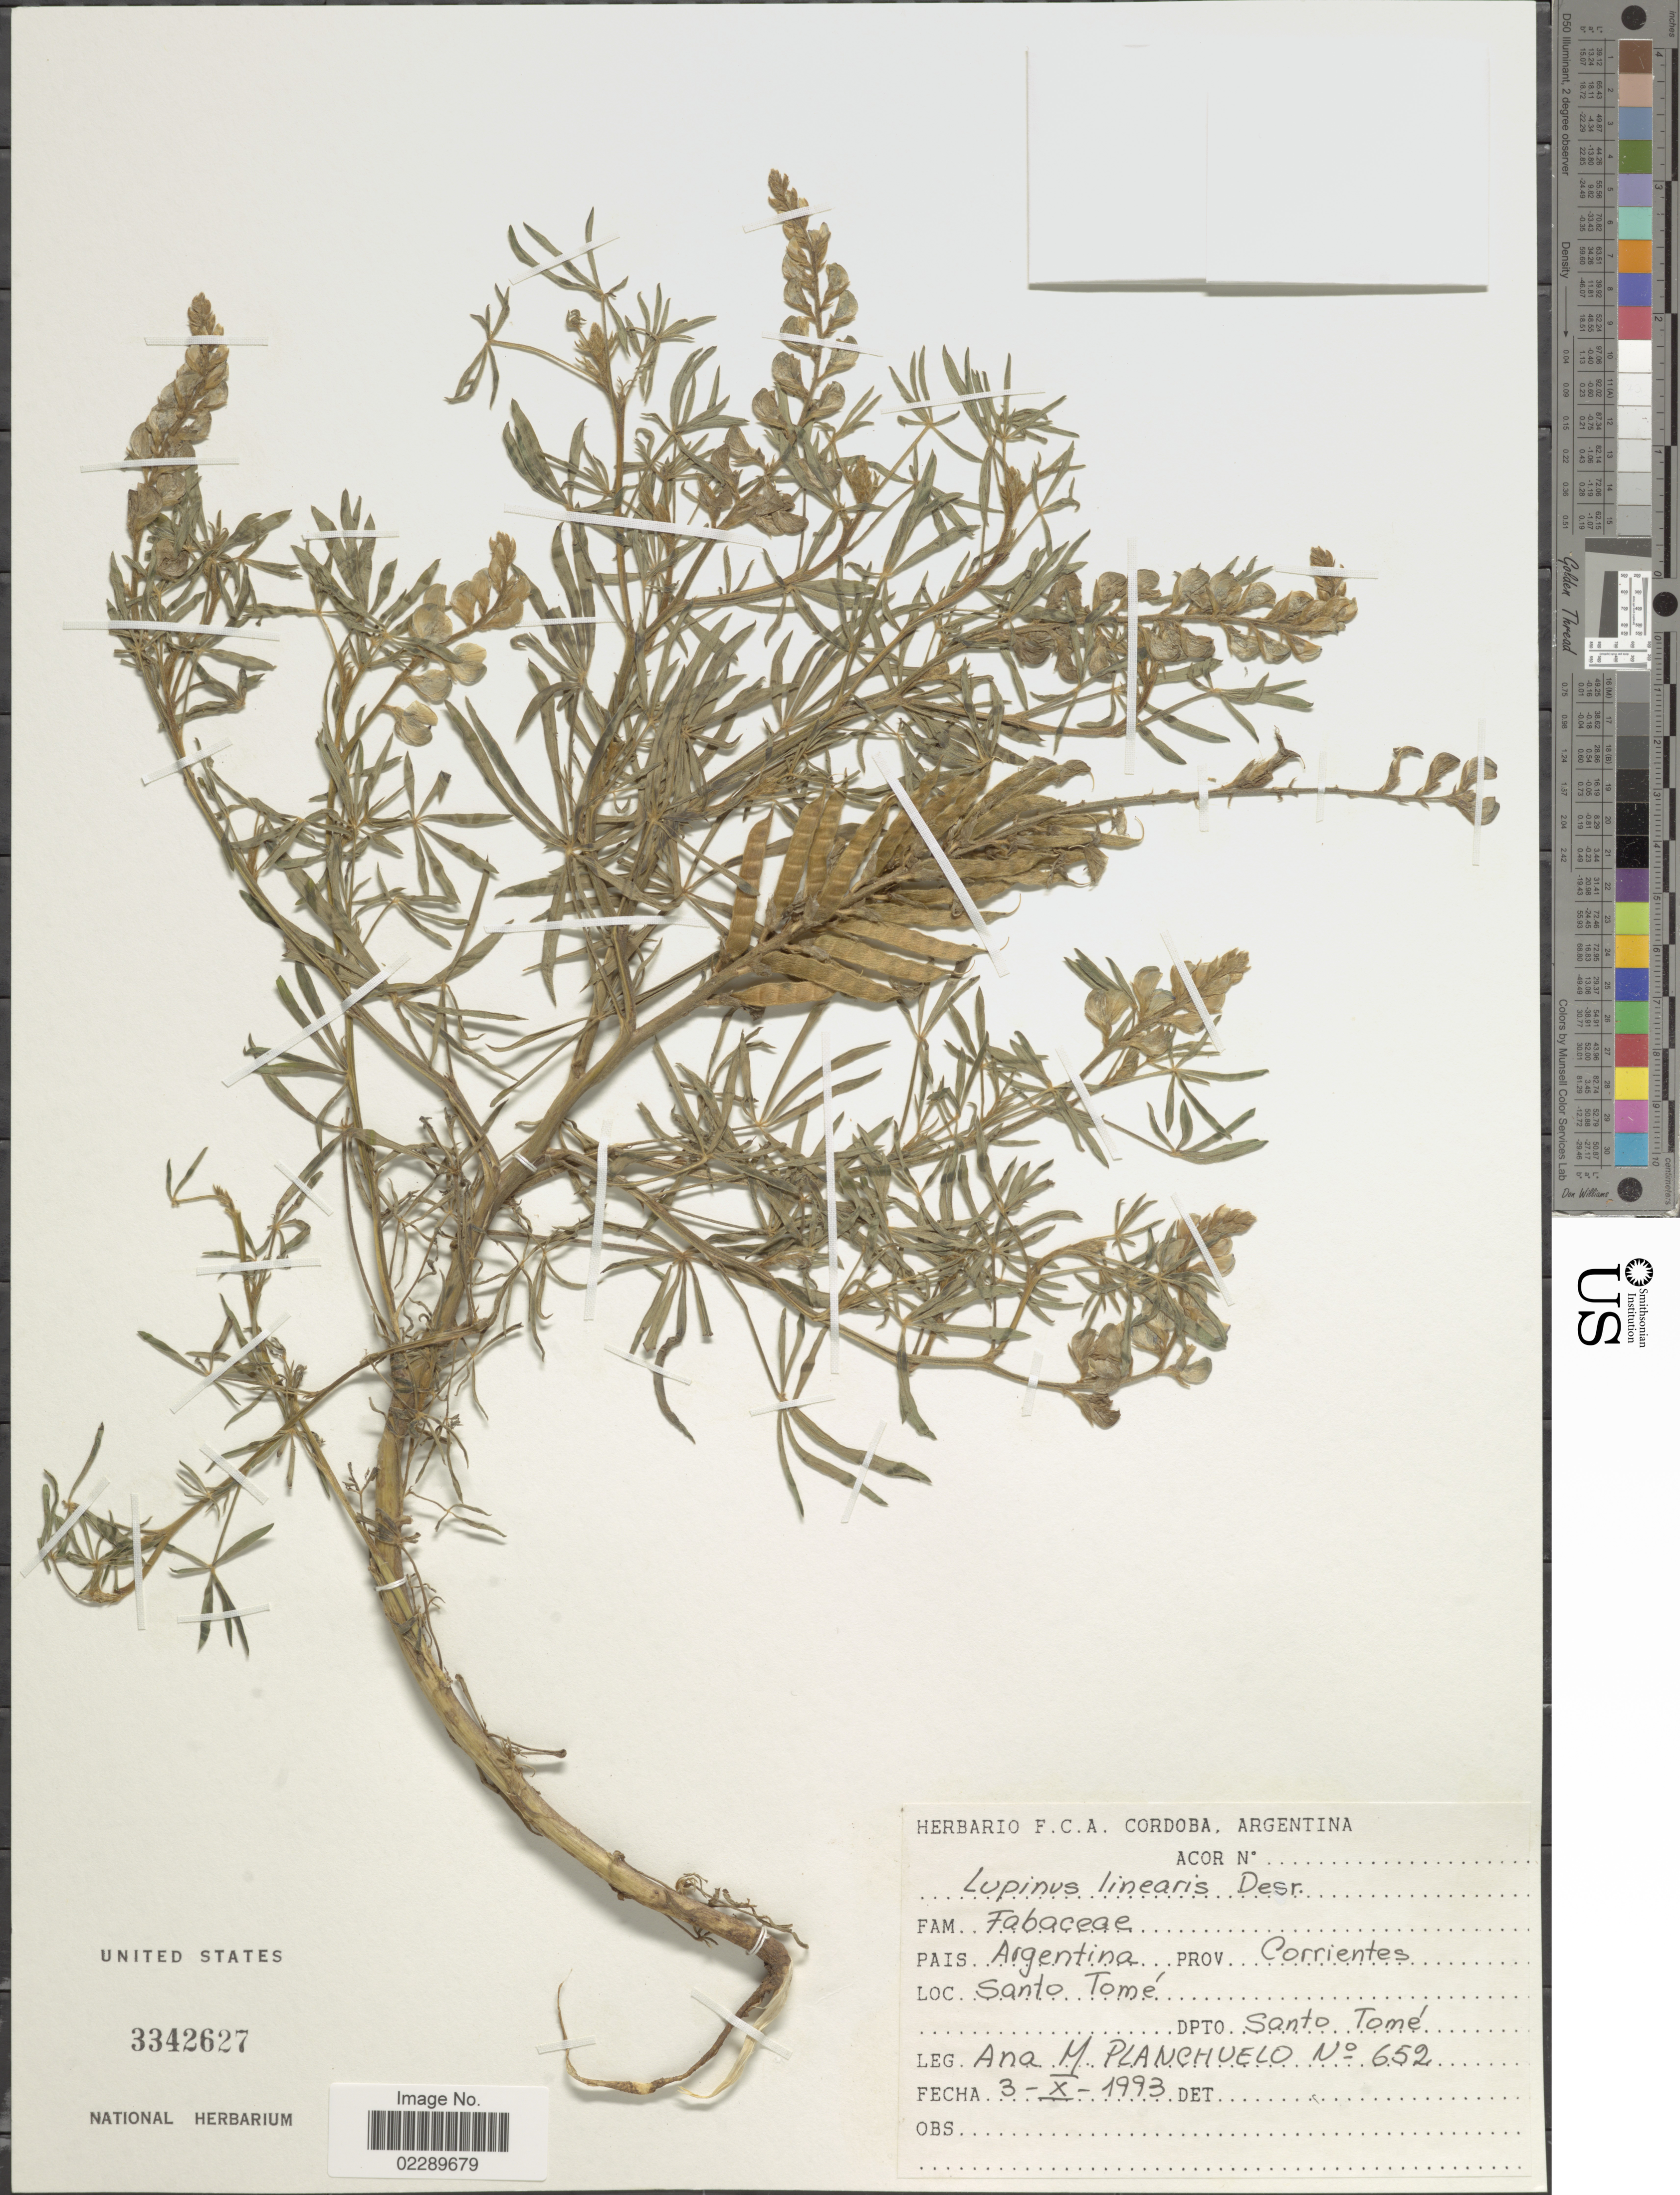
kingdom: Plantae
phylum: Tracheophyta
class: Magnoliopsida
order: Fabales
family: Fabaceae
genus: Lupinus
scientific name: Lupinus linearis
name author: Desr.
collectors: A. M. Planchuelo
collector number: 652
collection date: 1993-10-03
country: Argentina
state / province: Corrientes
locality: Prov. Corrientes. Santo Tomé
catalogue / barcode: US 33426257